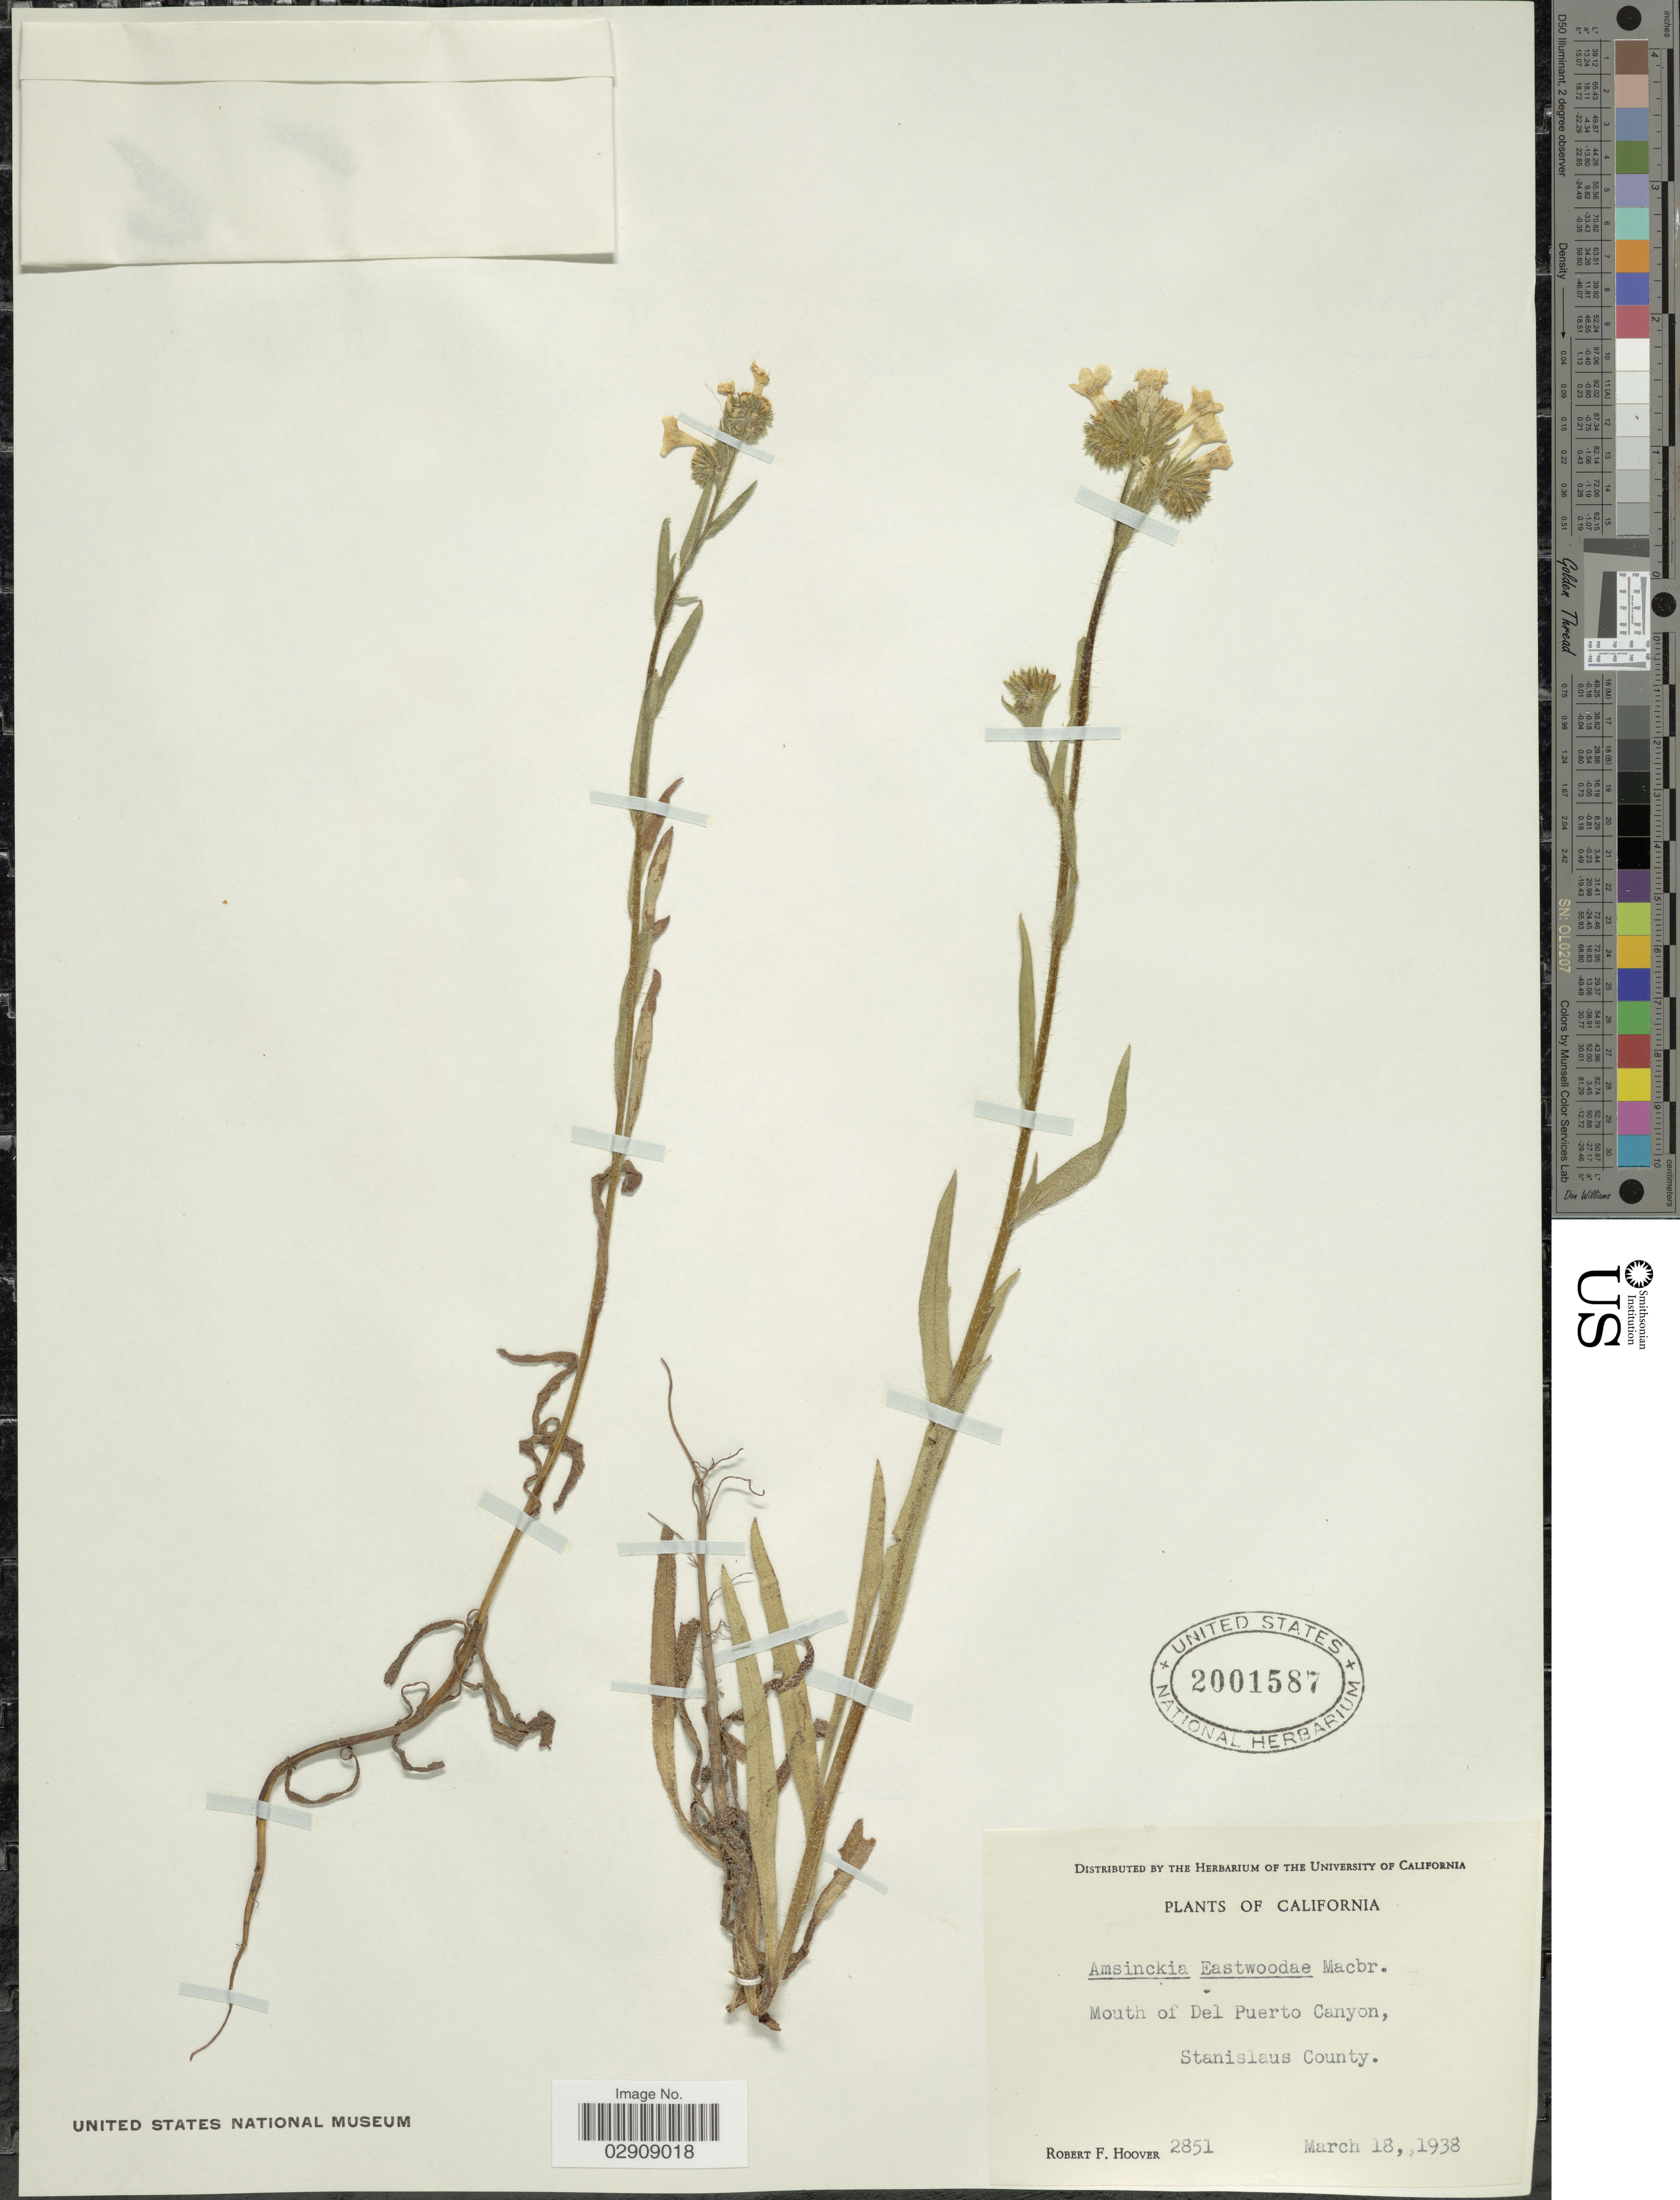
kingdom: Plantae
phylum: Tracheophyta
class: Magnoliopsida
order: Boraginales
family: Boraginaceae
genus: Amsinckia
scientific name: Amsinckia eastwoodiae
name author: J.F. Macbr.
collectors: R. F. Hoover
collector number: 2851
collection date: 1938-03-18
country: United States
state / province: California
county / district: Stanislaus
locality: Mouth of Del Puerto Canyon, Stanislaus County. California.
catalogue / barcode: US 2001587